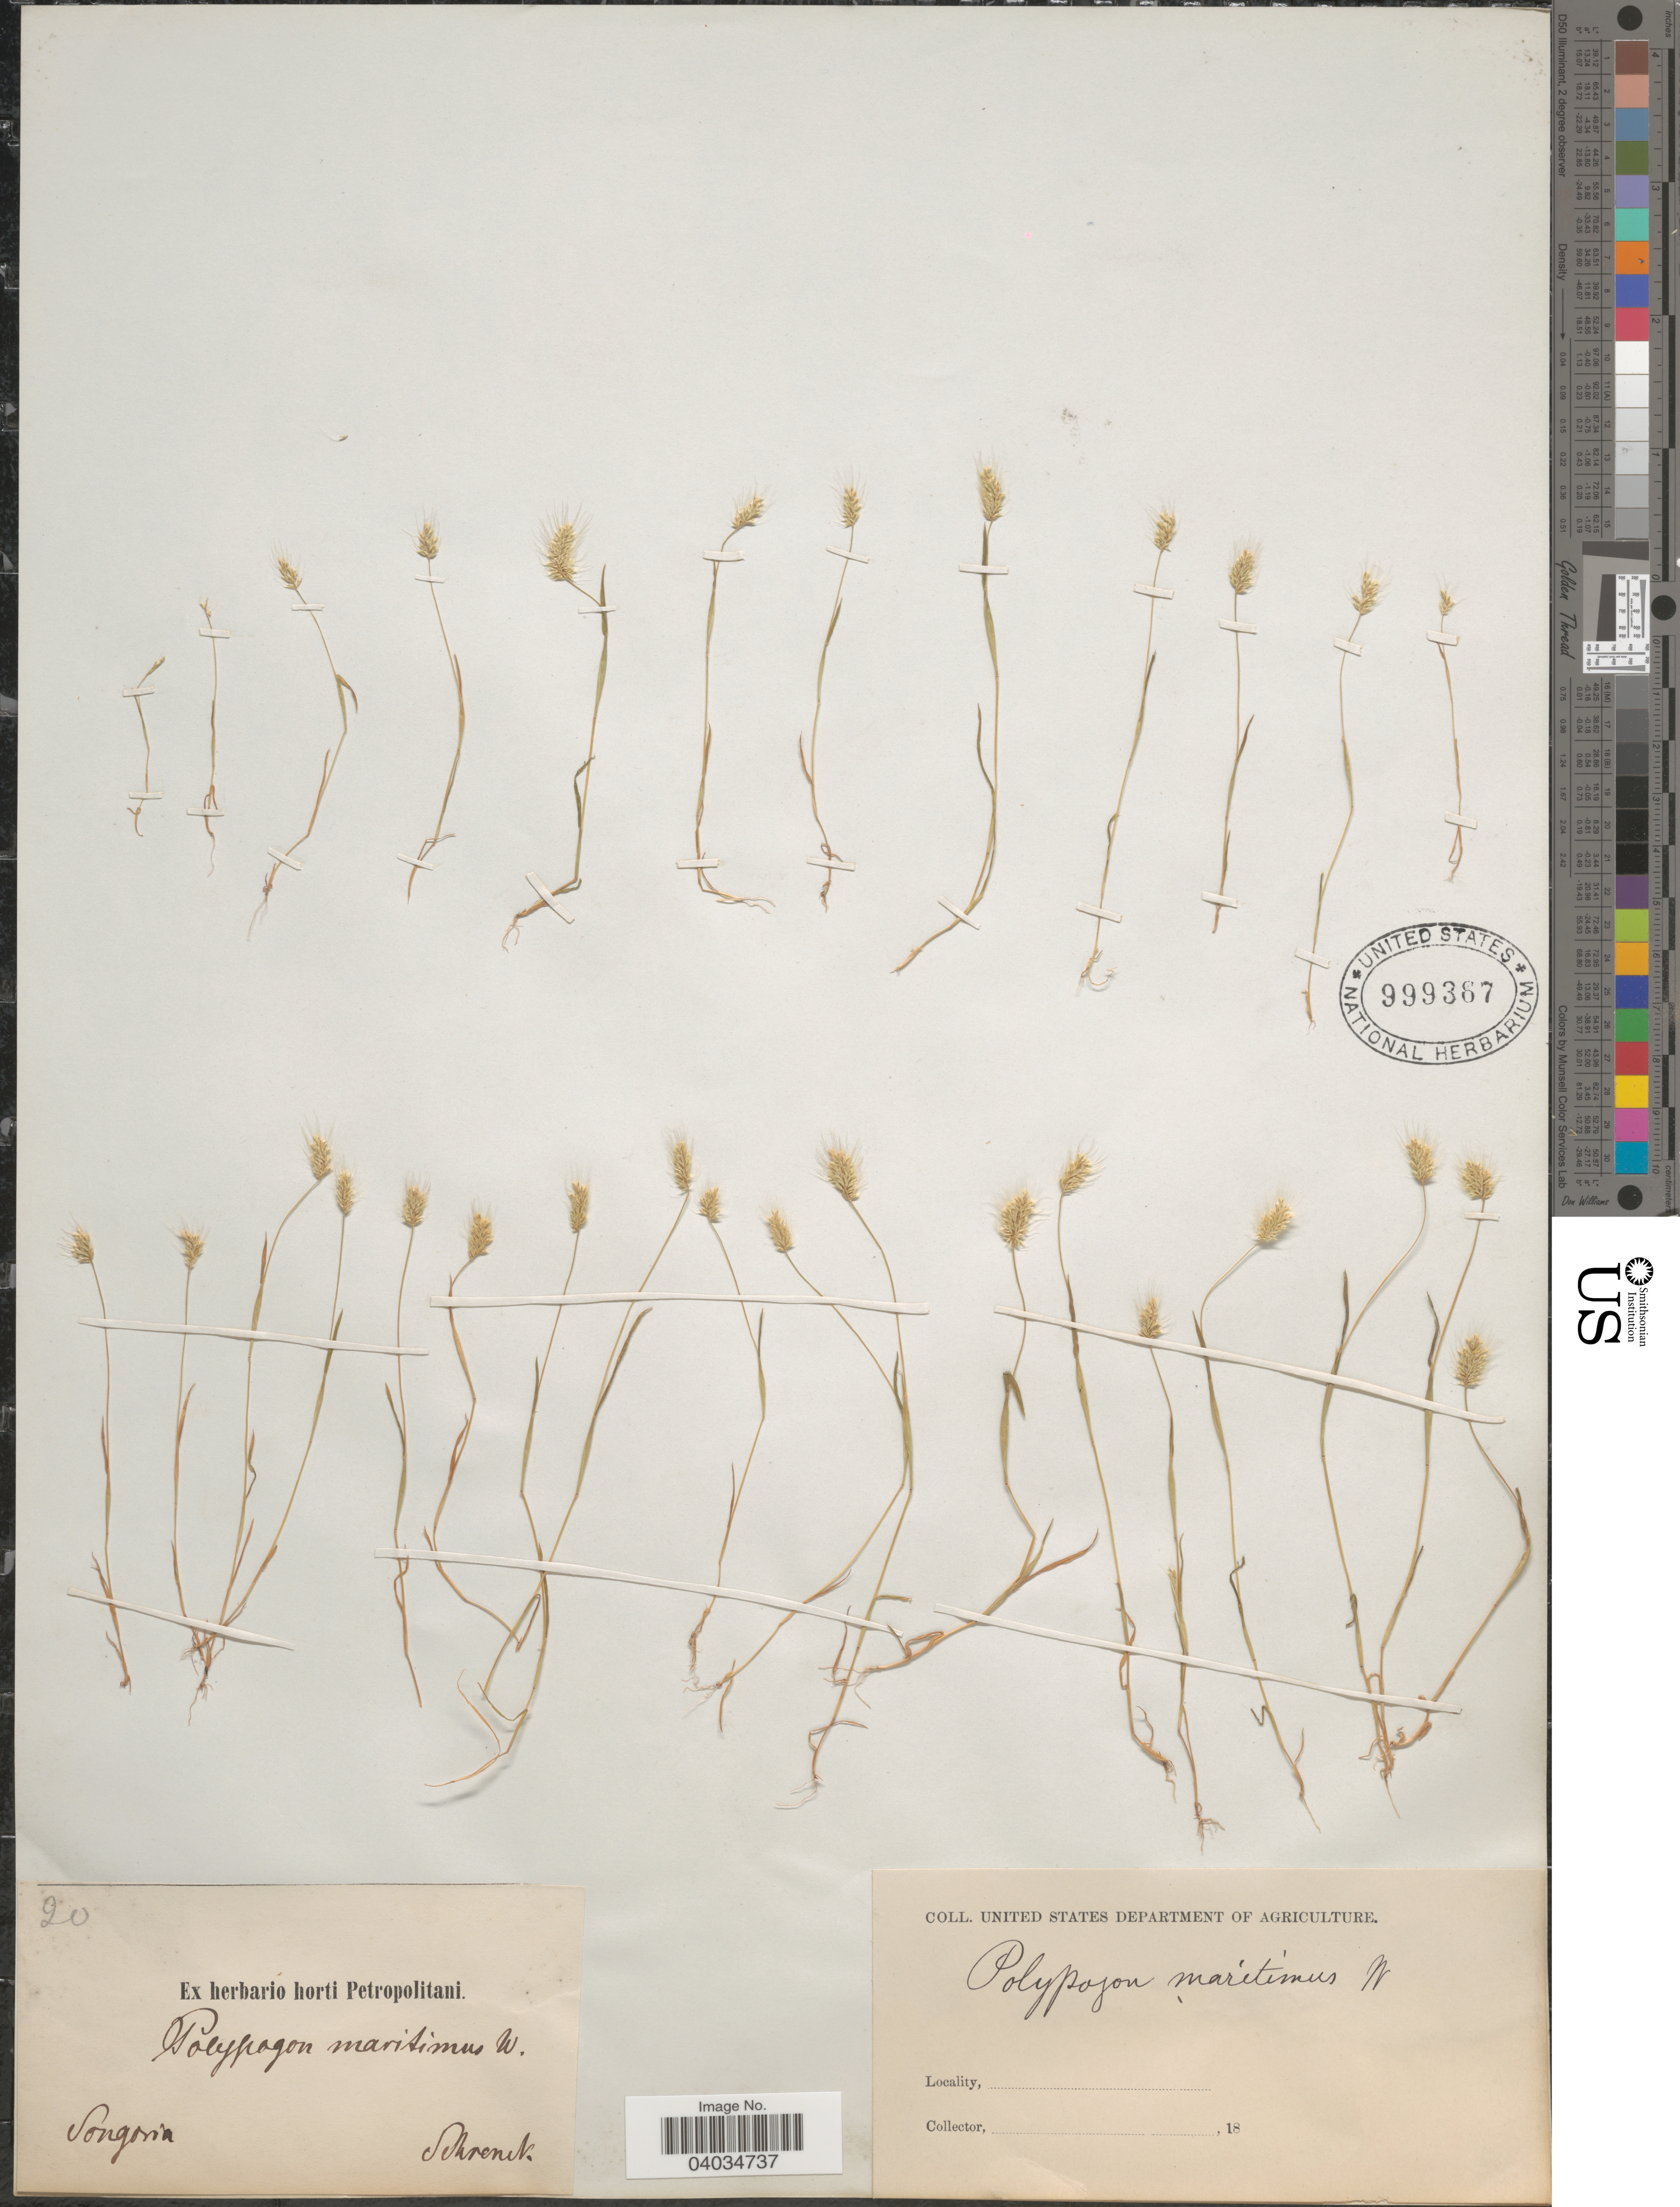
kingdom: Plantae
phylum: Tracheophyta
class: Liliopsida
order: Poales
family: Poaceae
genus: Polypogon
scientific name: Polypogon maritimus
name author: Willd.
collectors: -- Schrenck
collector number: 20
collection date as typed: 18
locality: Songoria.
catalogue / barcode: US 999367